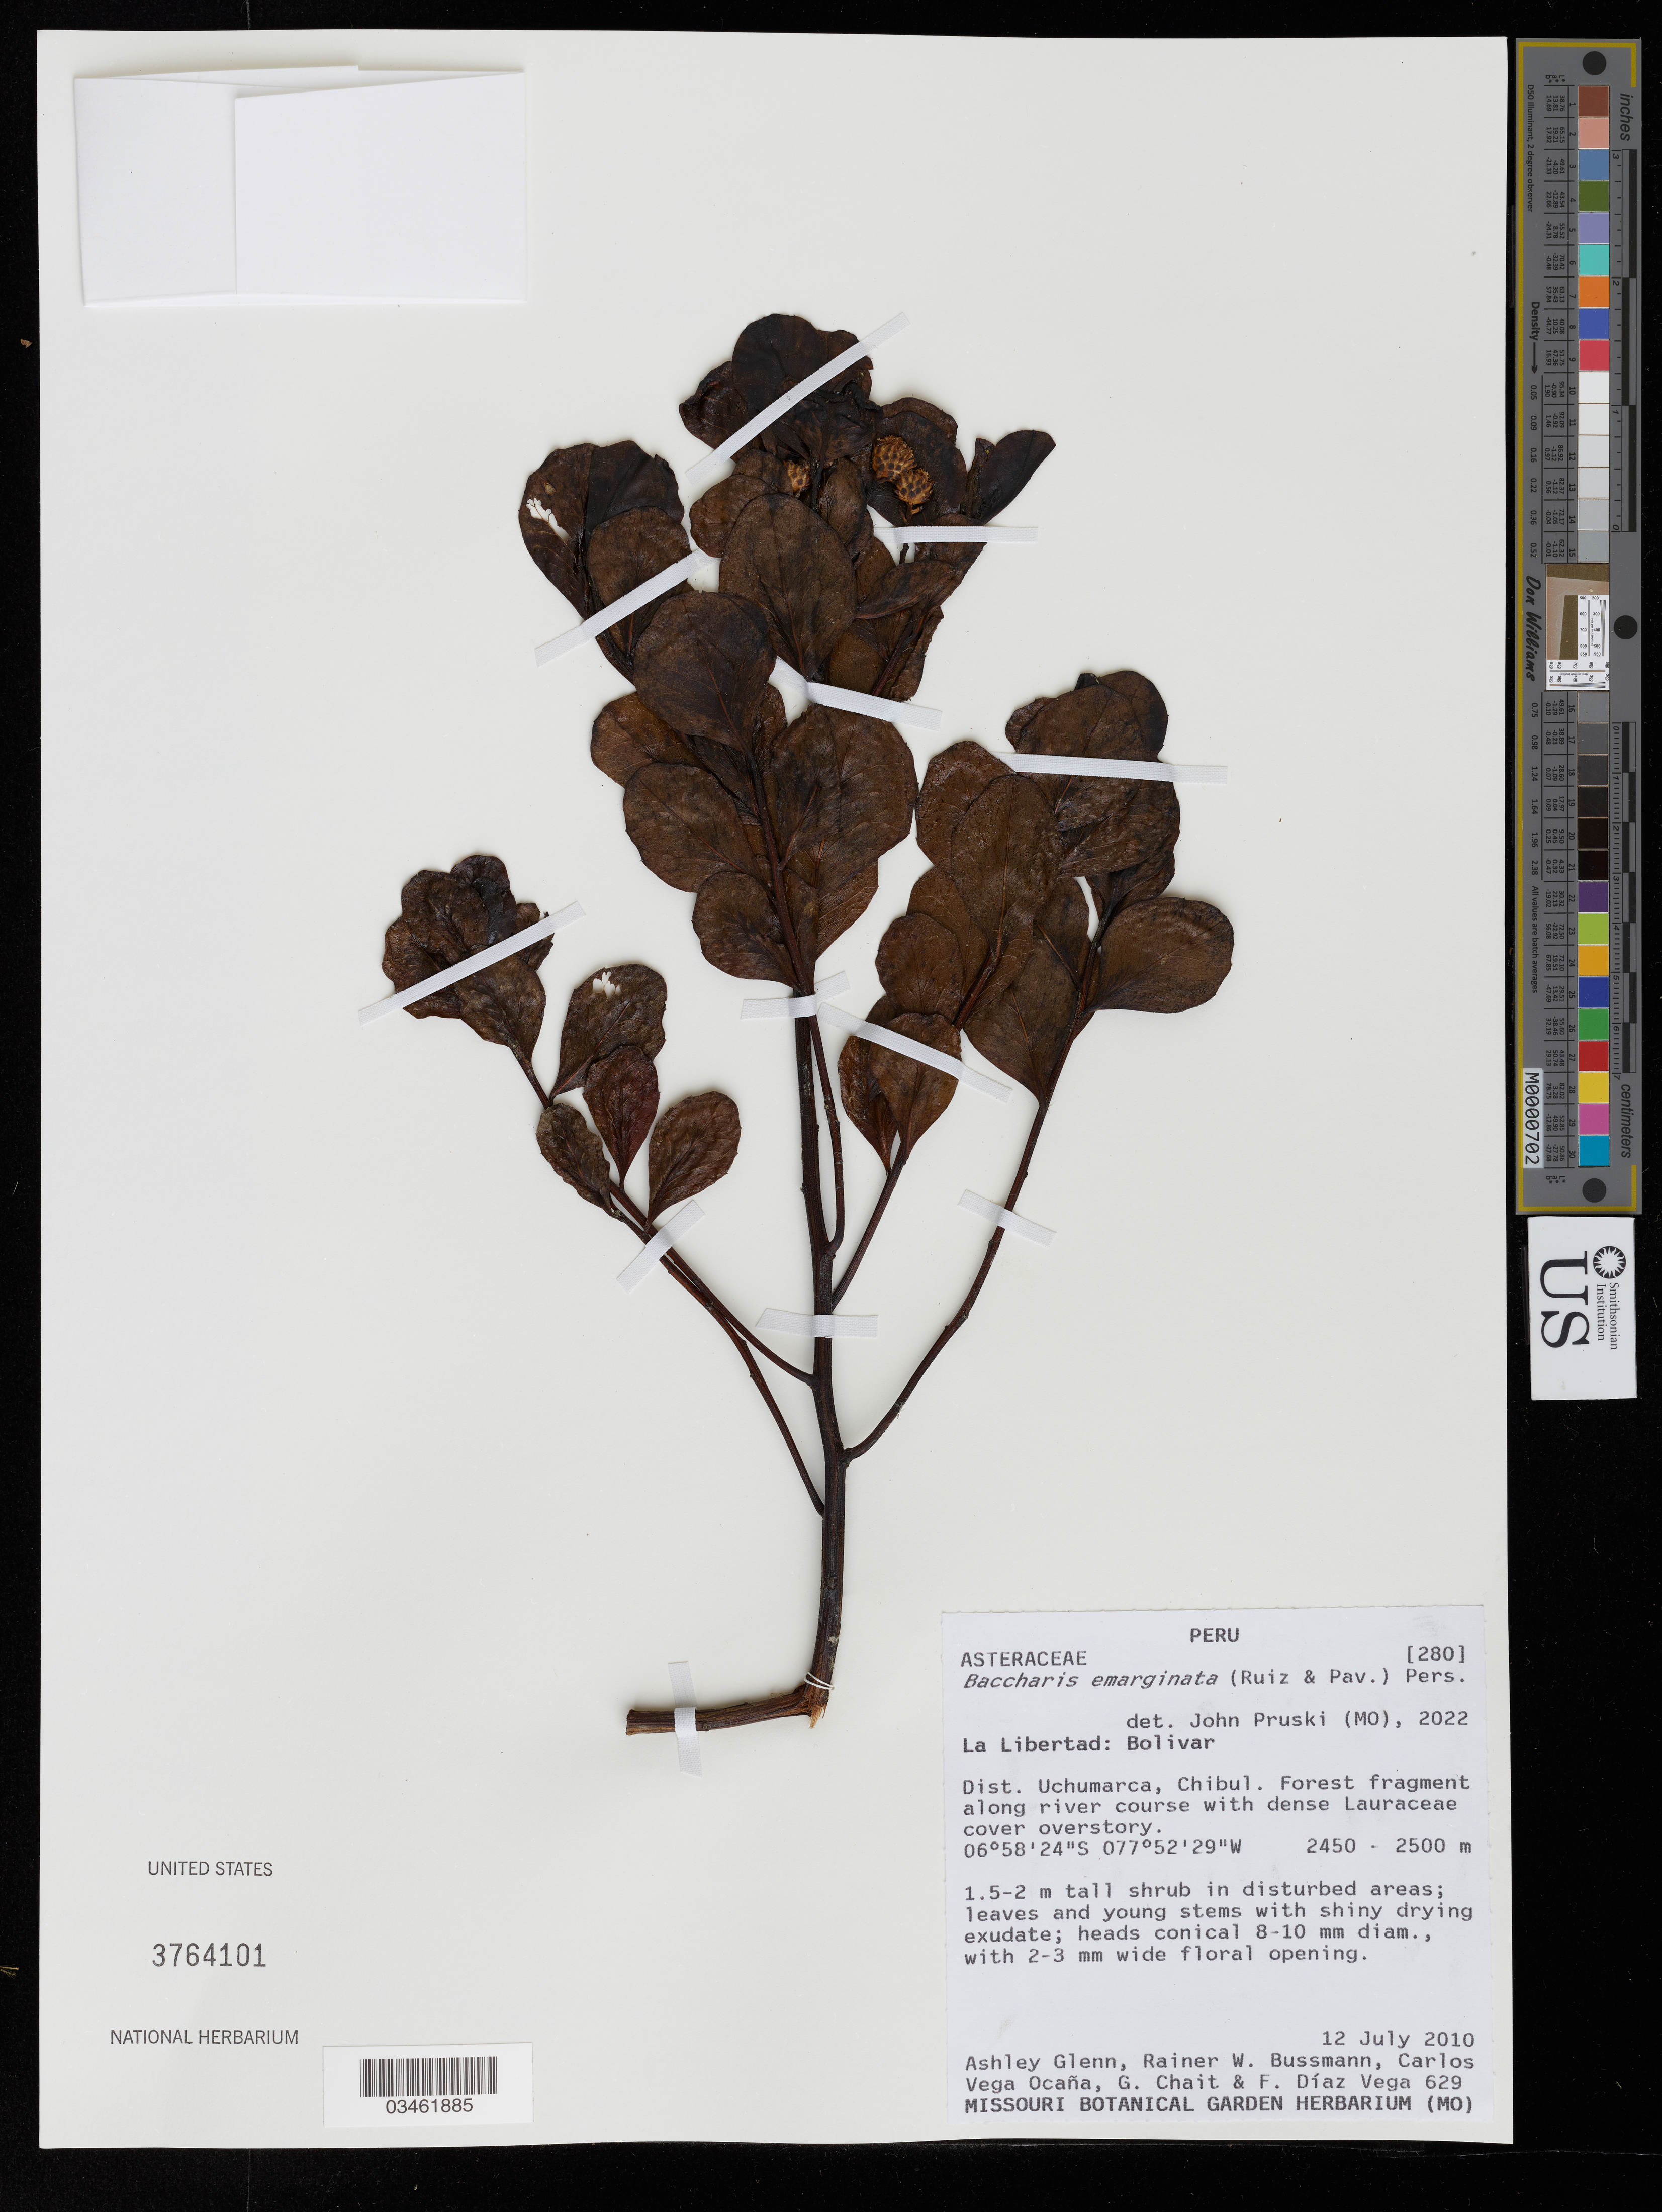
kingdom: Plantae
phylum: Tracheophyta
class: Magnoliopsida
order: Asterales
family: Asteraceae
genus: Baccharis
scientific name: Baccharis emarginata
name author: (Ruiz & Pav.) Pers.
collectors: A. Glenn, R. W. Bussmann, G. Chait & F. Diaz Vega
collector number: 629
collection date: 2010-07-12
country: Peru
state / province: La Libertad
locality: Dist. Uchumarca, Chibul. Forest fragment along river course.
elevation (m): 2450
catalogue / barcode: US 3764101